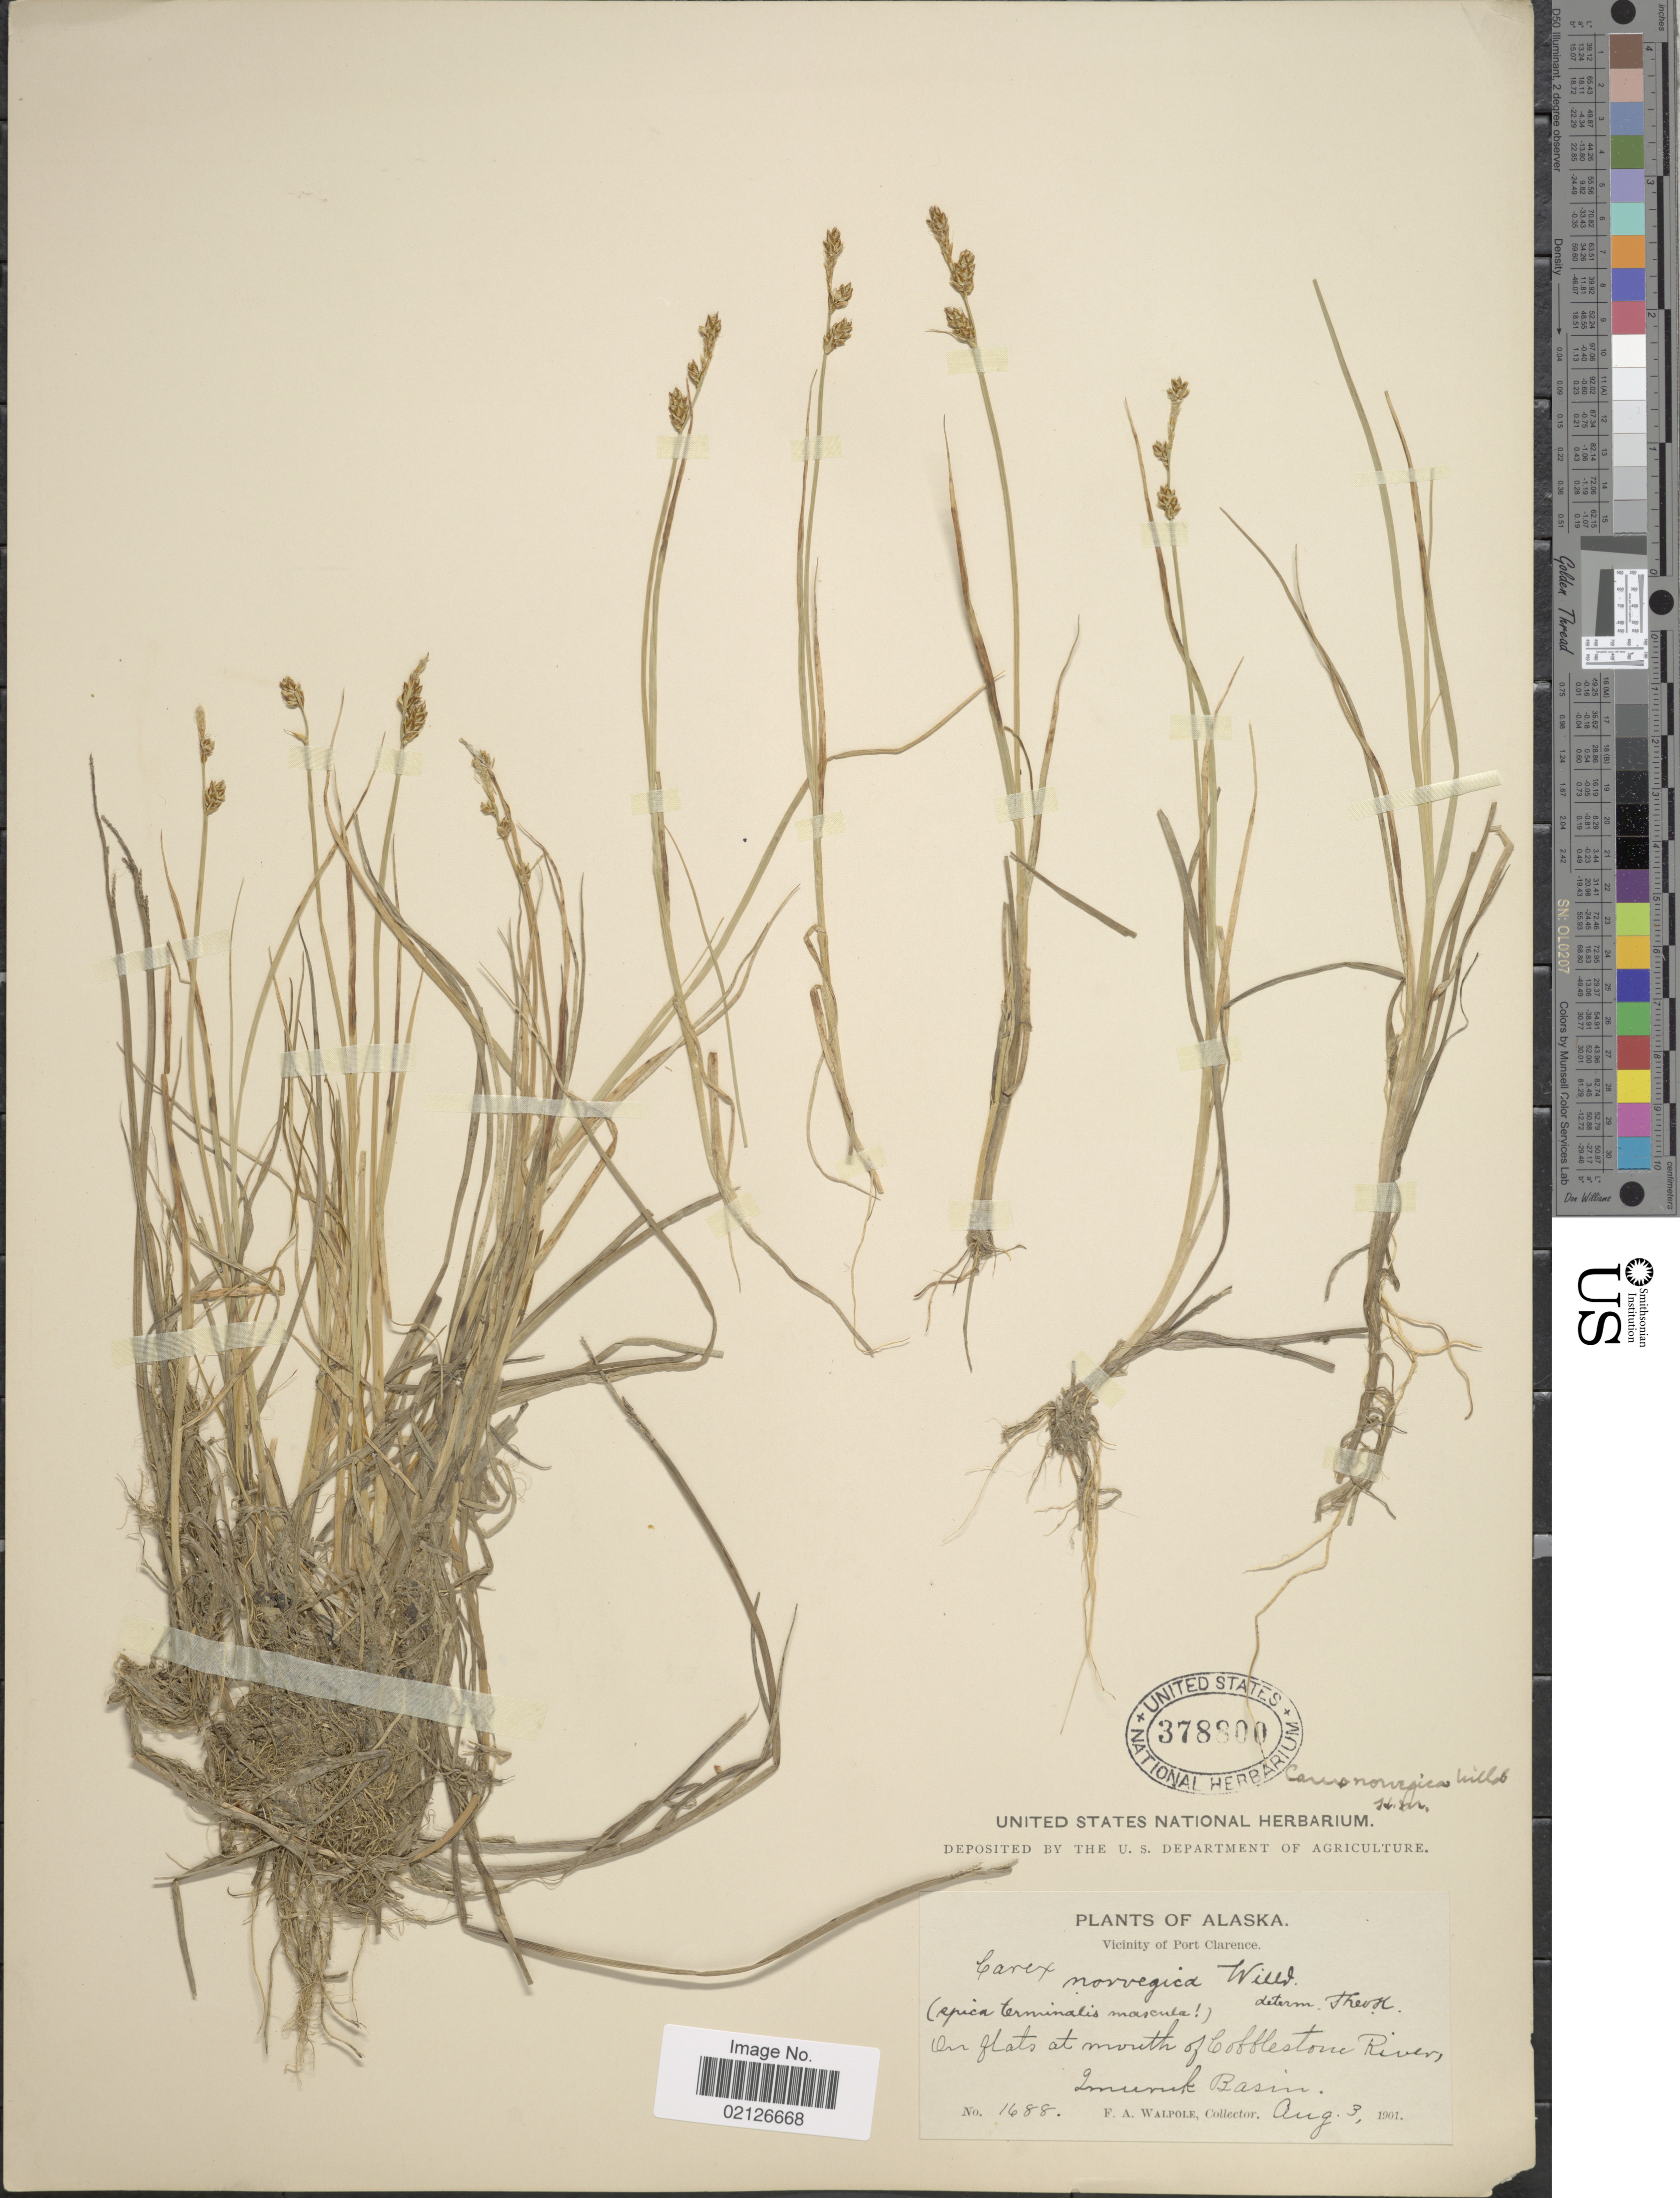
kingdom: Plantae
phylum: Tracheophyta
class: Liliopsida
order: Poales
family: Cyperaceae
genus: Carex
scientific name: Carex norvegica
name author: Retz.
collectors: F. Walpole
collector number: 1688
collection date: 1901-08-03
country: United States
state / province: Alaska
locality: Vicinity of Port Clarence, on flats at mouth of Cobblestone River, Imuruk River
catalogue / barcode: US 378800